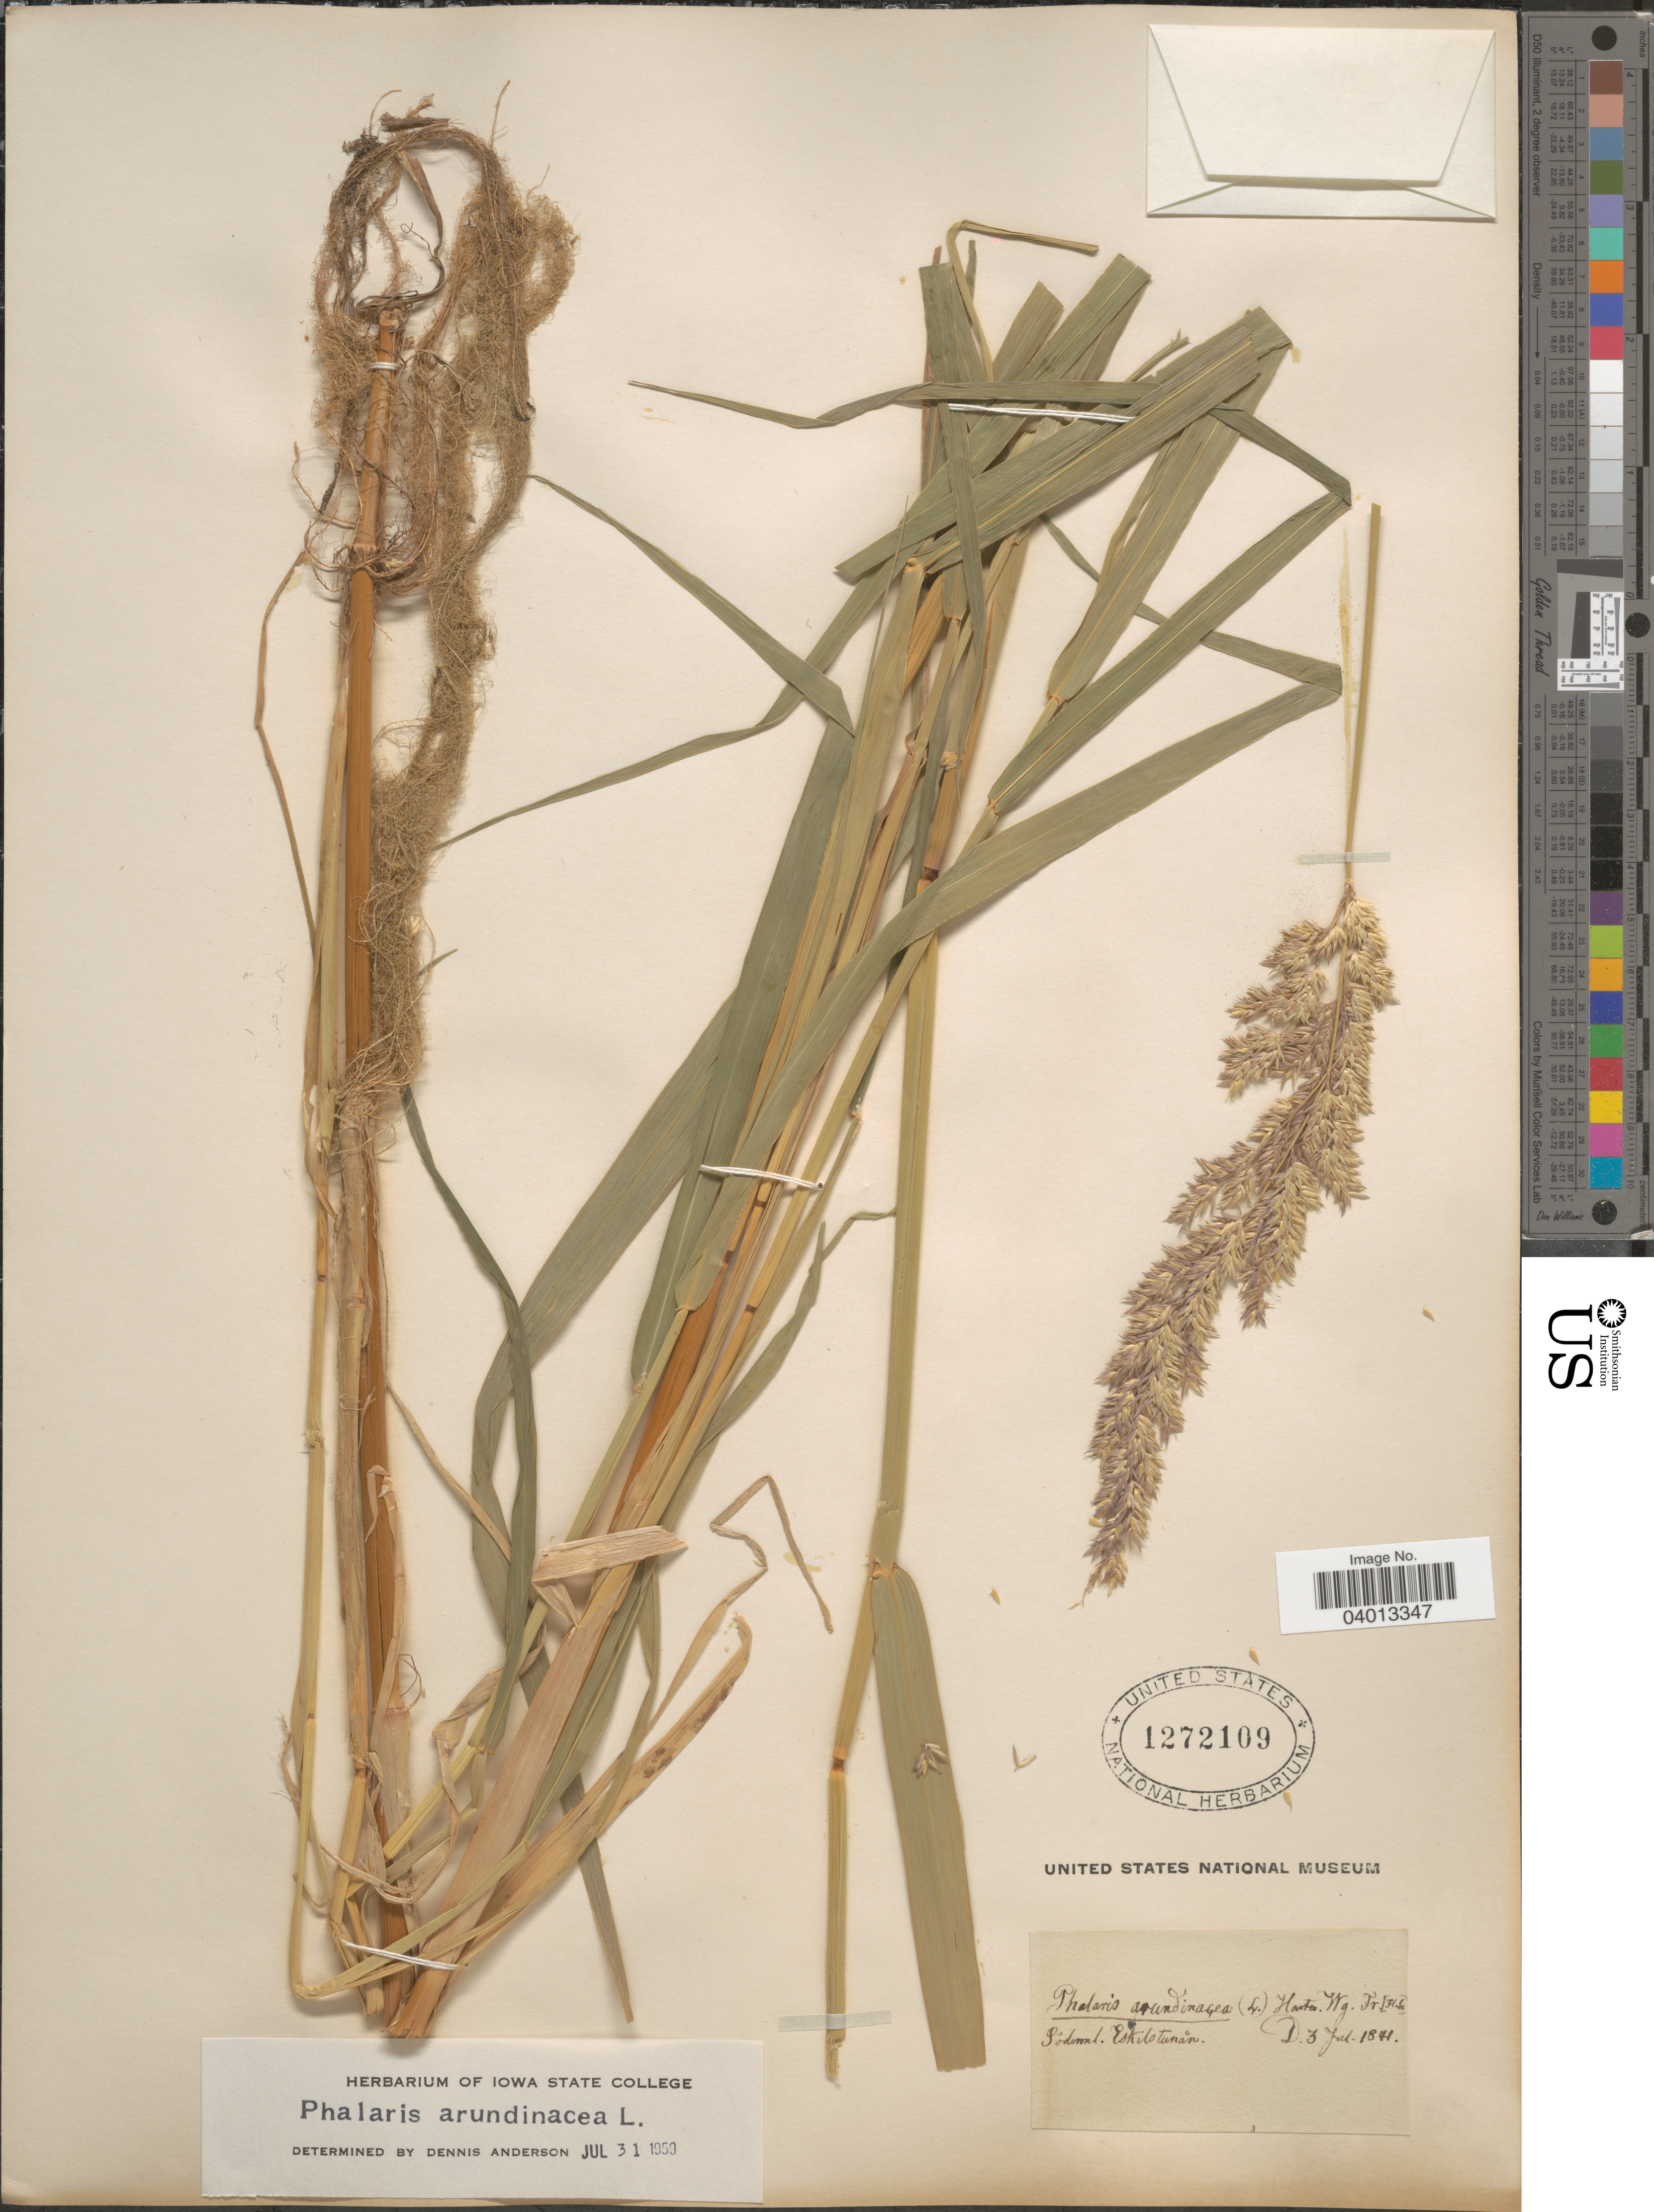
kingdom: Plantae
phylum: Tracheophyta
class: Liliopsida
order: Poales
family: Poaceae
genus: Phalaris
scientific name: Phalaris arundinacea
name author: L.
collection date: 1844-07-03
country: Sweden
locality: Soderml. Eskilstunån.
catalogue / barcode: US 1272109